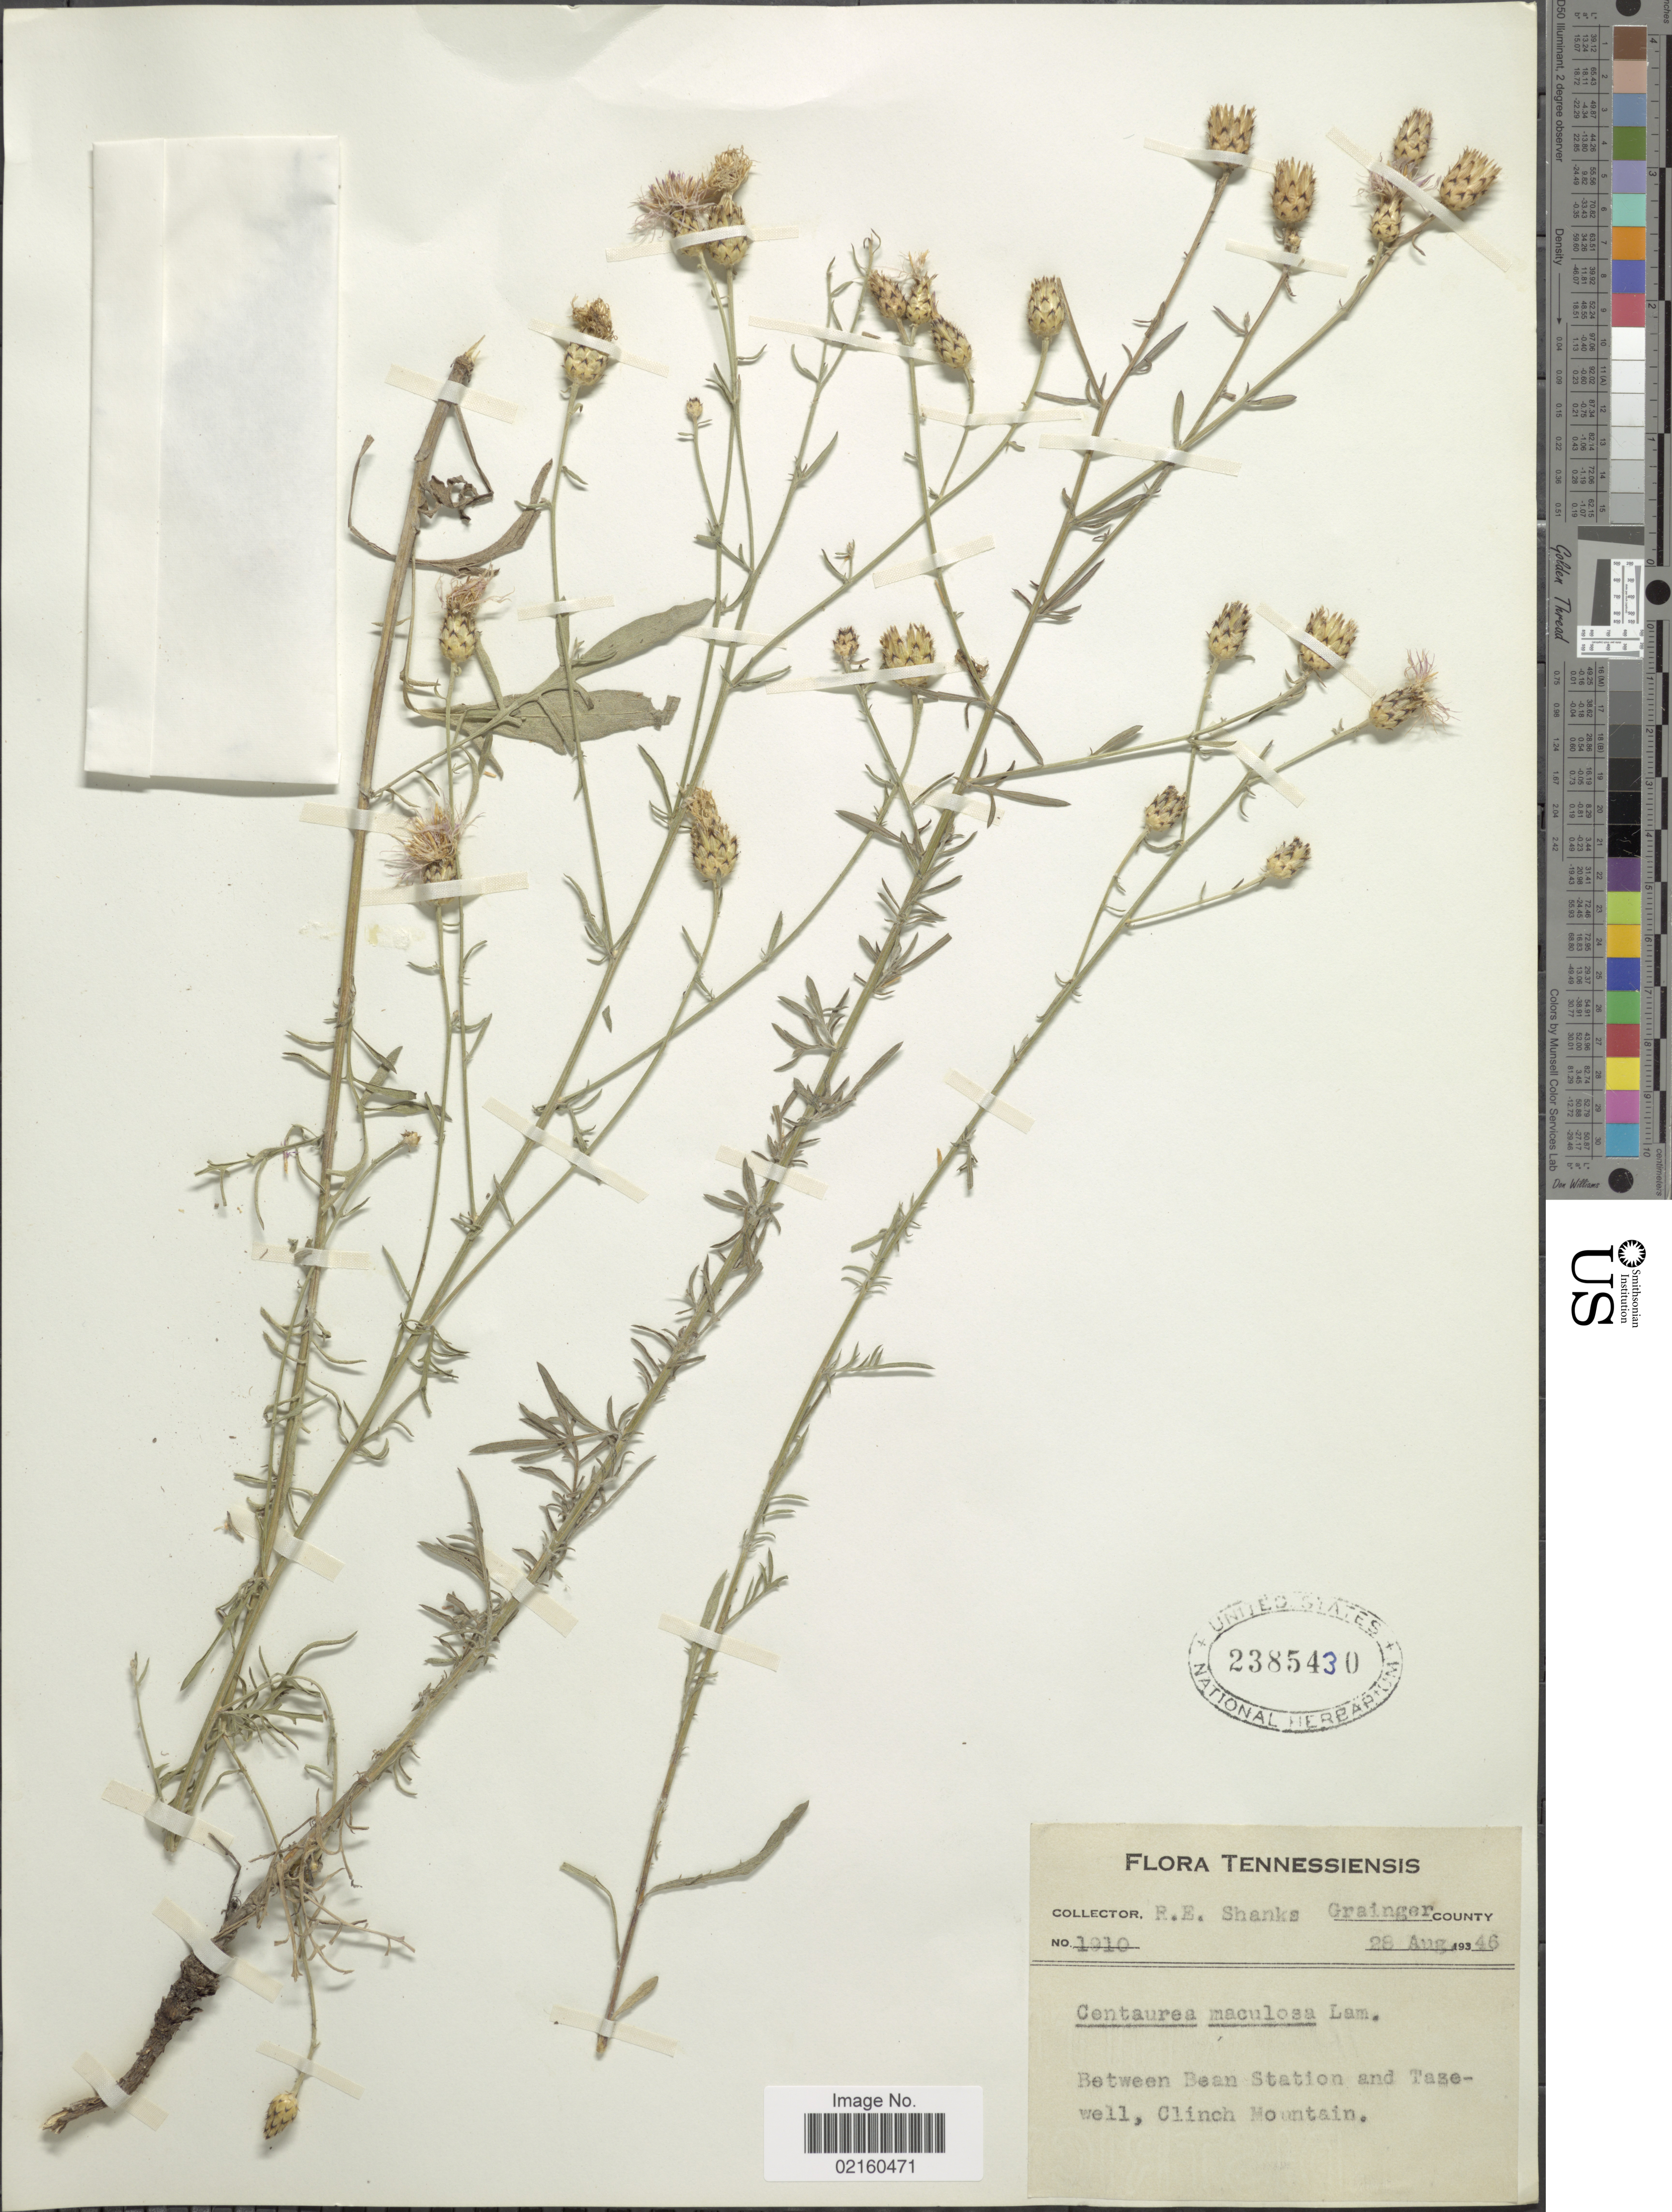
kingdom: Plantae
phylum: Tracheophyta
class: Magnoliopsida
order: Asterales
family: Asteraceae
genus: Centaurea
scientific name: Centaurea stoebe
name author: L.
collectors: R. Shanks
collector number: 1010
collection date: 1946-08-28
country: United States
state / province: Tennessee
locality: Grainger County, between Bean Station and Tazewell, Clinch Mountain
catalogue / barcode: US 2385430